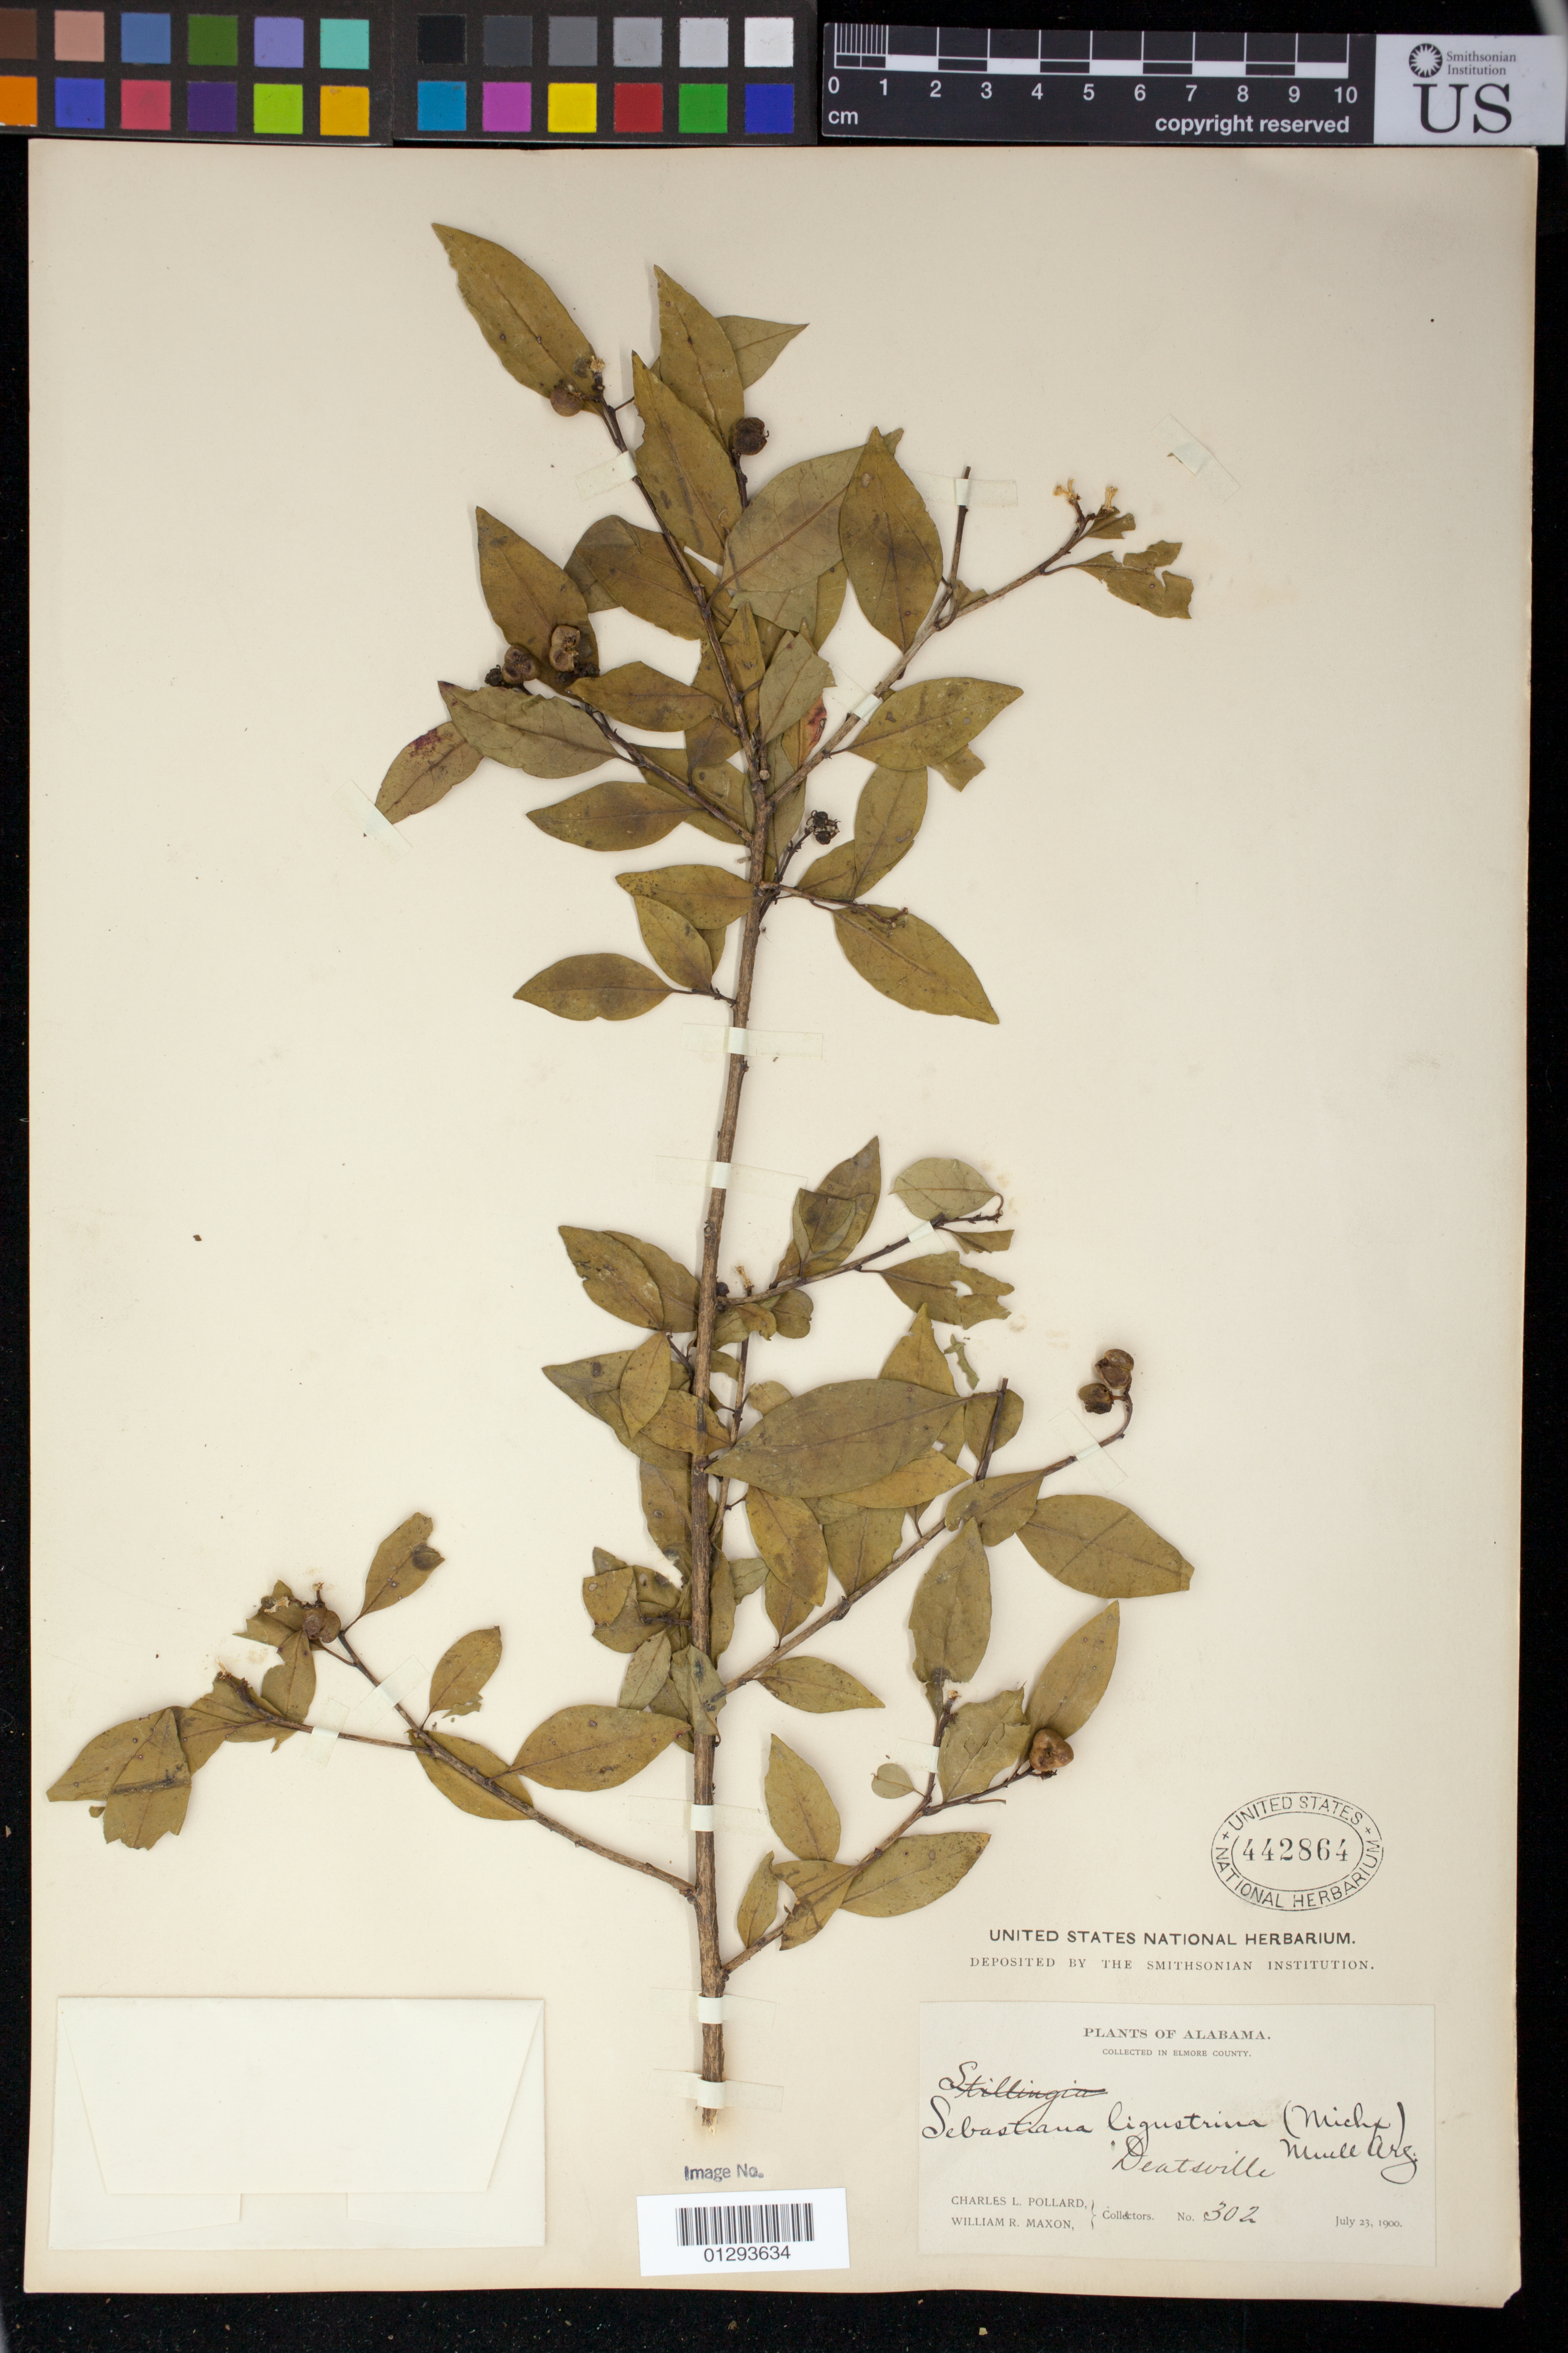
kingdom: Plantae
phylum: Tracheophyta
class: Magnoliopsida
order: Malpighiales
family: Euphorbiaceae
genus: Sebastiania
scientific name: Sebastiania fruticosa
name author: (Bartram) Fernald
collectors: C. L. Pollard & W. R. Maxon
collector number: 302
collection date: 1900-07-23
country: United States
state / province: Alabama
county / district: Elmore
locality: Deatsville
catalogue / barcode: US 442864